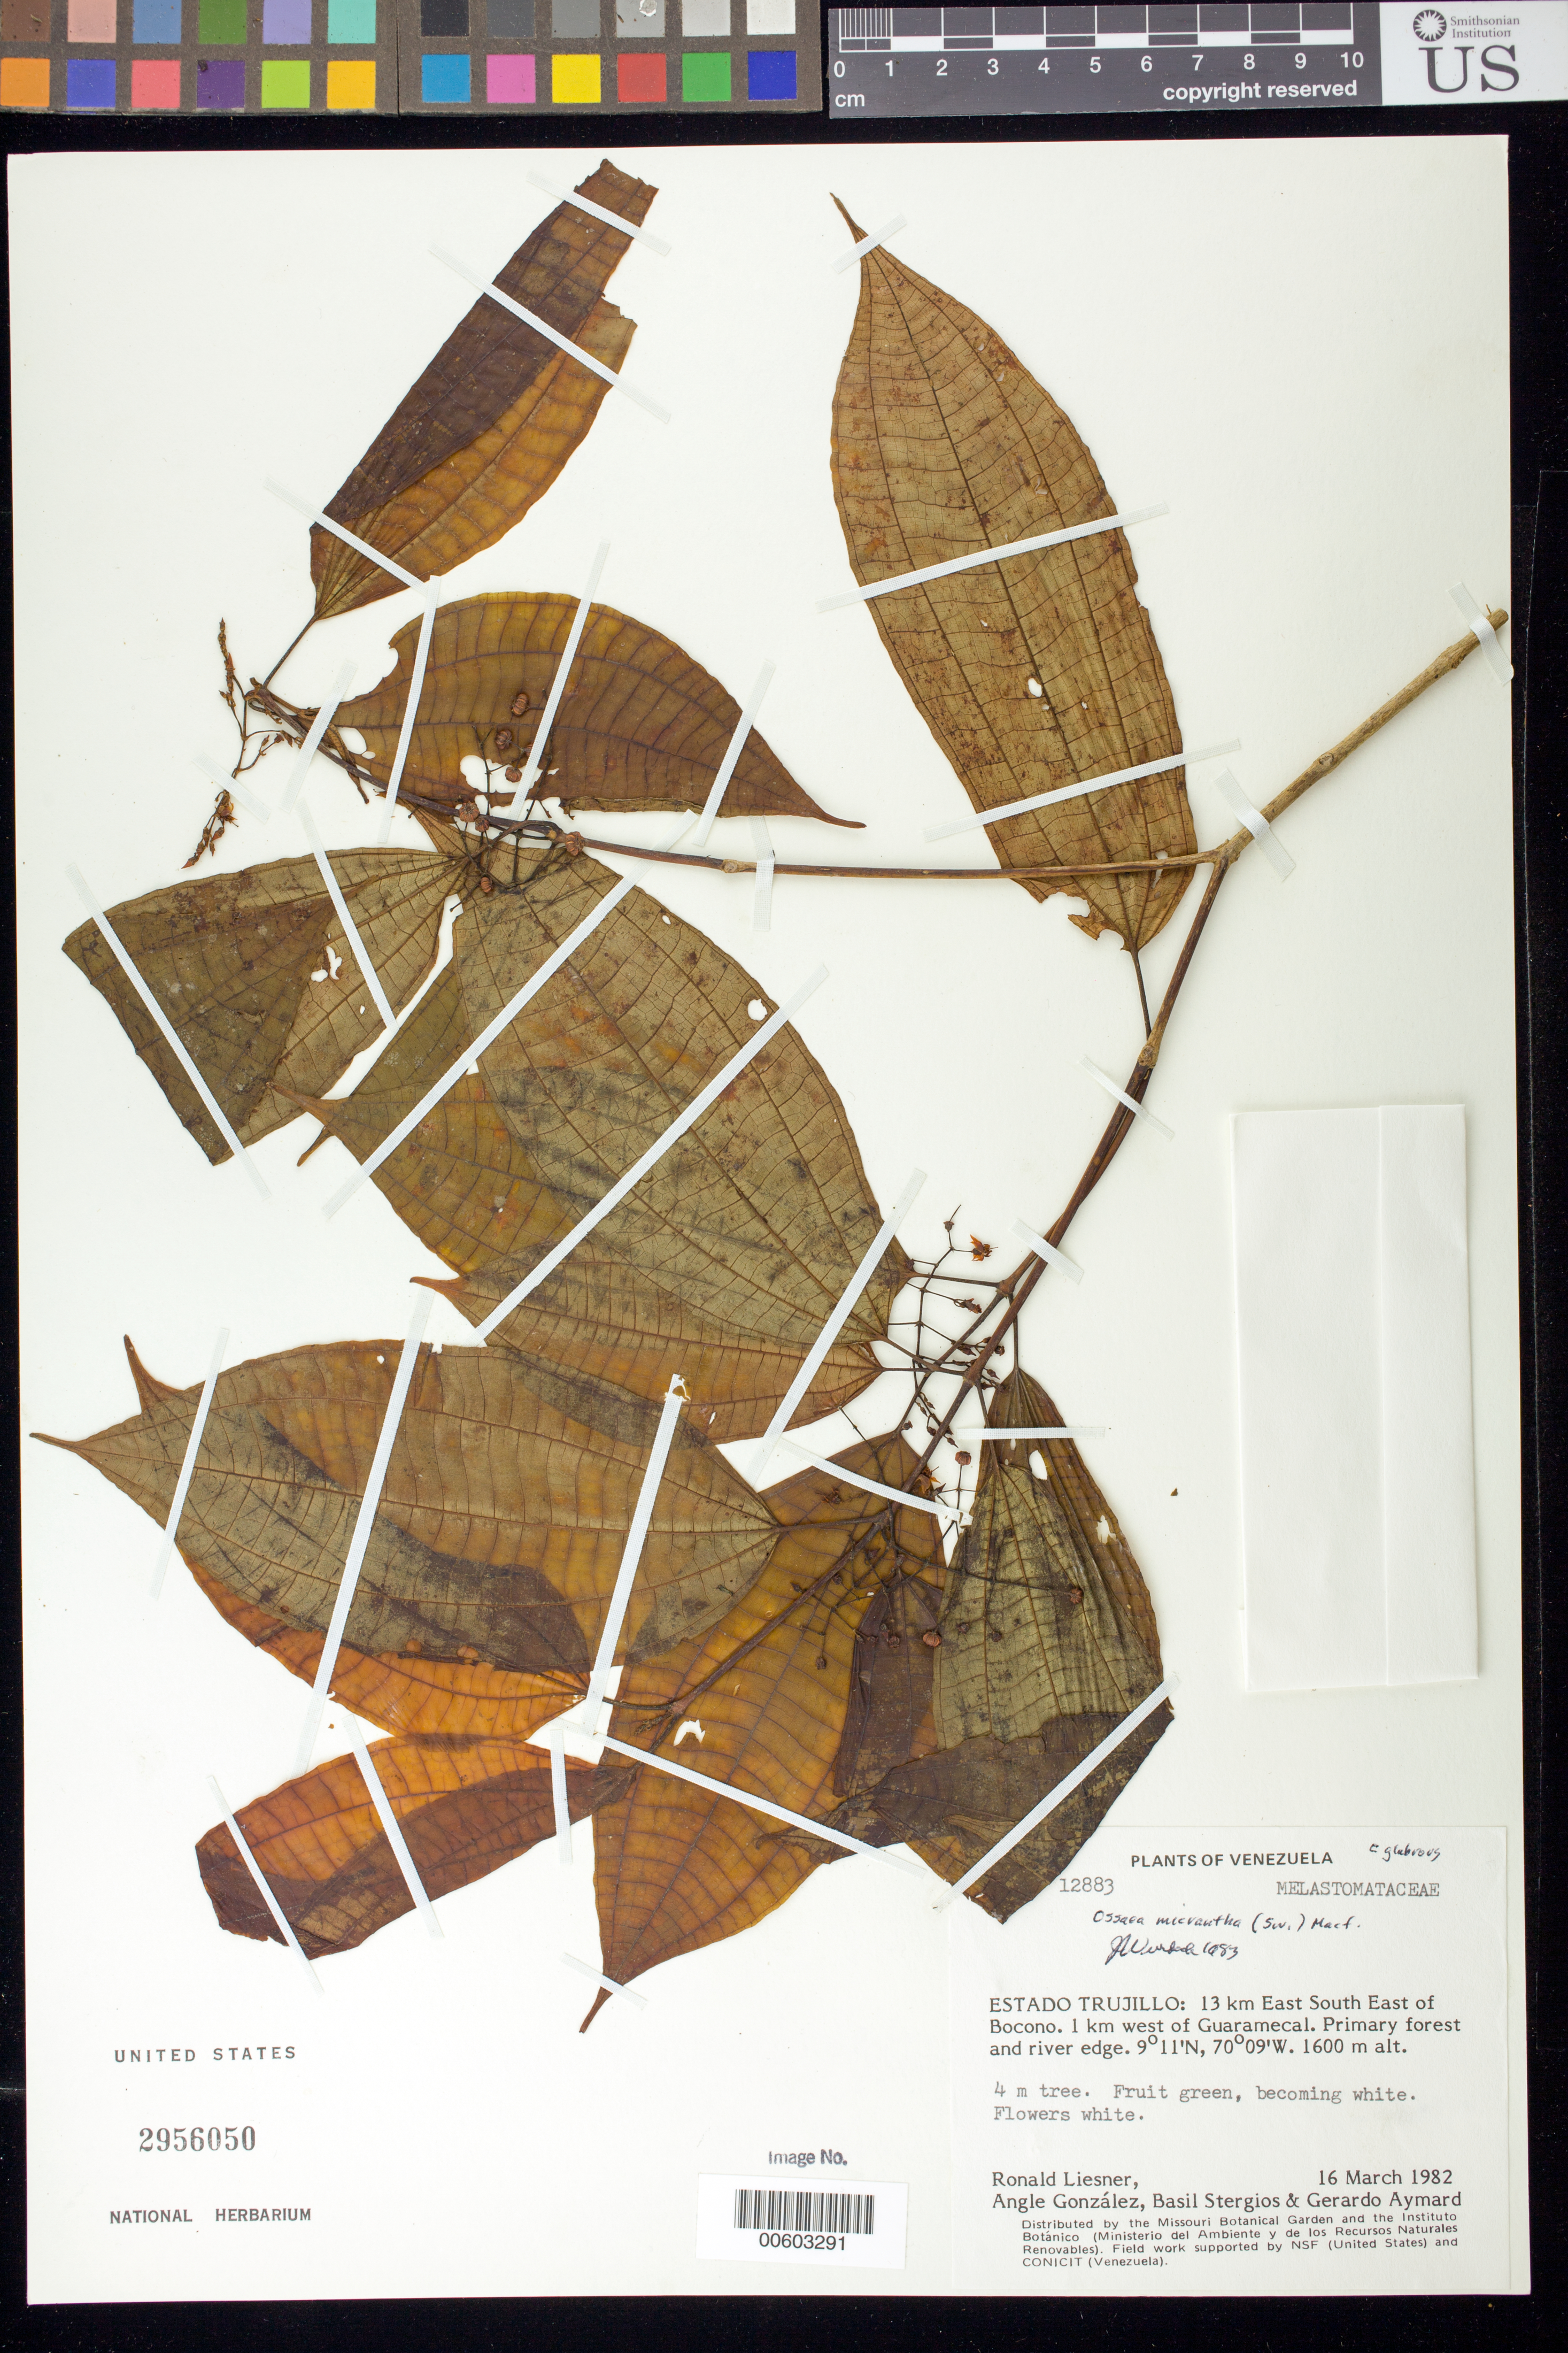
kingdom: Plantae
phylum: Tracheophyta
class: Magnoliopsida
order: Myrtales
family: Melastomataceae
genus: Ossaea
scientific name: Ossaea micrantha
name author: (Sw.) Macfad. ex Cogn.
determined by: Wurdack, John J., (US), US (UNITED STATES)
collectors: R. L. Liesner, A. C. González, B. G. Stergios & G. A. Aymard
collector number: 12883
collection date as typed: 16 Mar 1982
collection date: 1982-03-16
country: Venezuela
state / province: Trujillo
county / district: Boconó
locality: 13 km ESE of Boconó, 1 km W of Guaramacal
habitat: Primary forest and river edge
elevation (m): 1600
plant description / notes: MO, PORT, US, VEN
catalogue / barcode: US 2956050